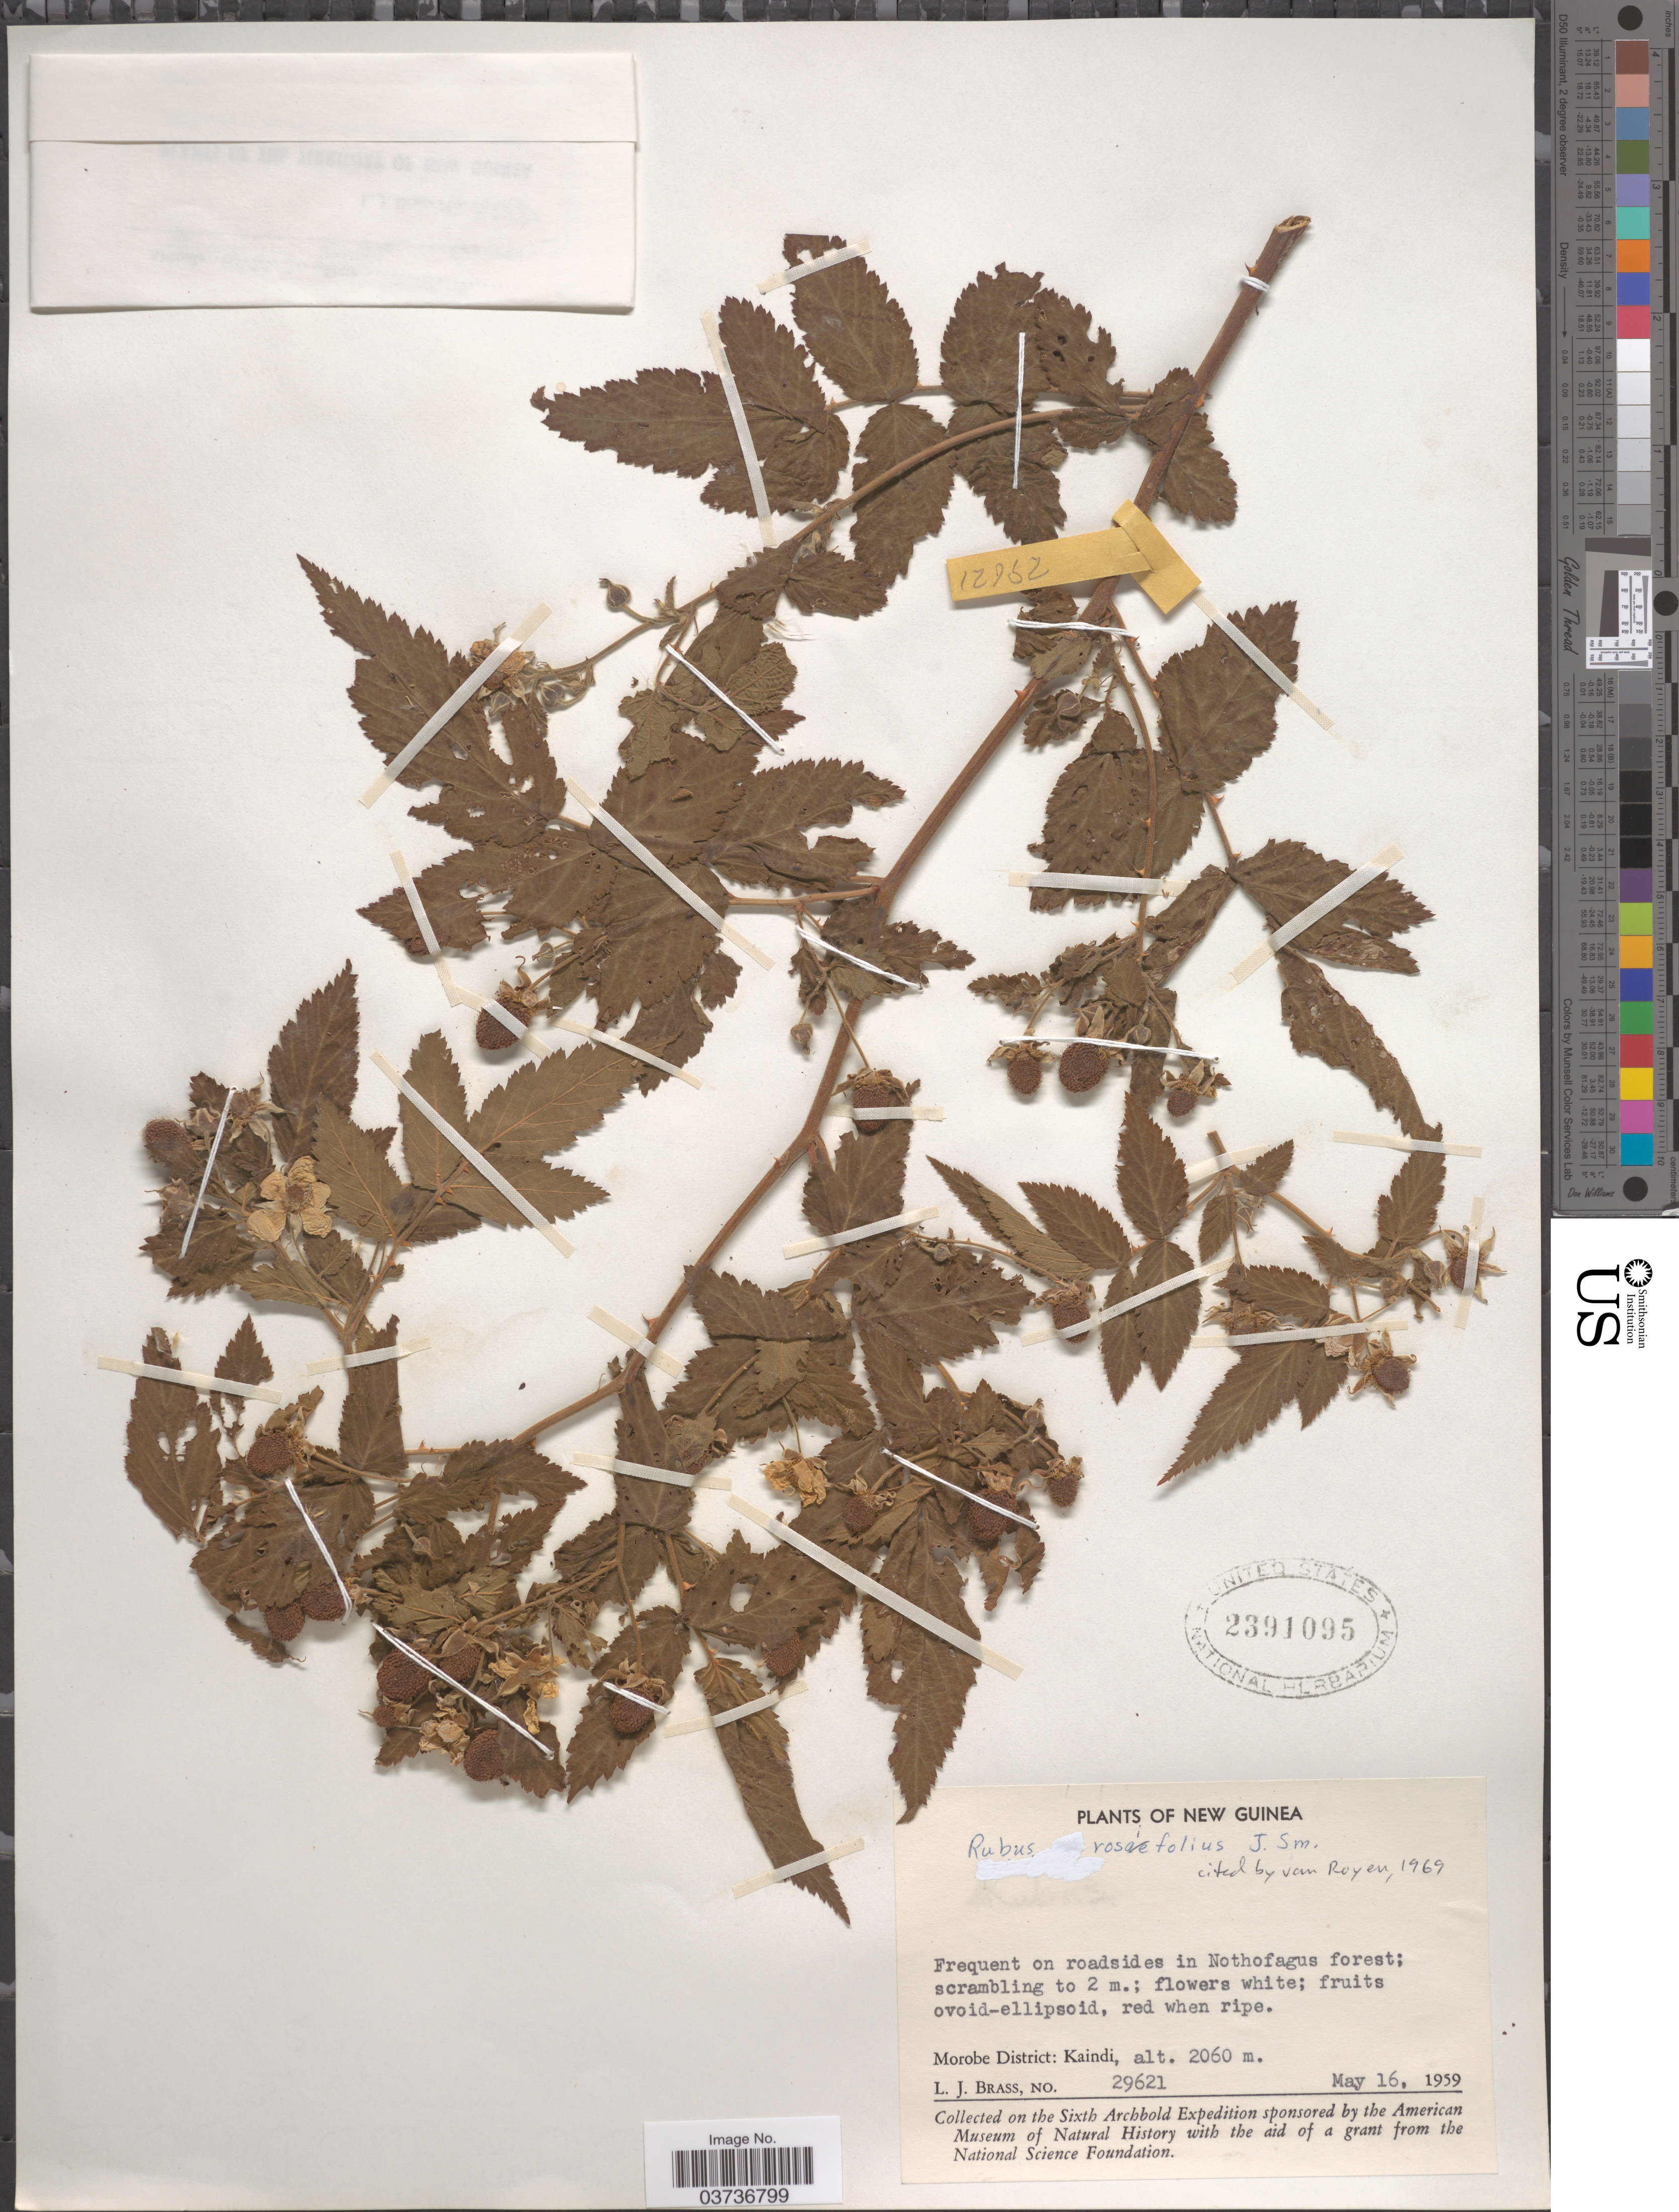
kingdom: Plantae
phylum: Tracheophyta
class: Magnoliopsida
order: Rosales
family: Rosaceae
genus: Rubus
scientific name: Rubus rosaefolius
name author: Sm.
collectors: L. J. Brass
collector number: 29621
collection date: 1959-05-16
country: Papua New Guinea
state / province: Morobe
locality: New Guinea. Morobe District: Kaindi.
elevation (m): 2060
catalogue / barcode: US 2391095